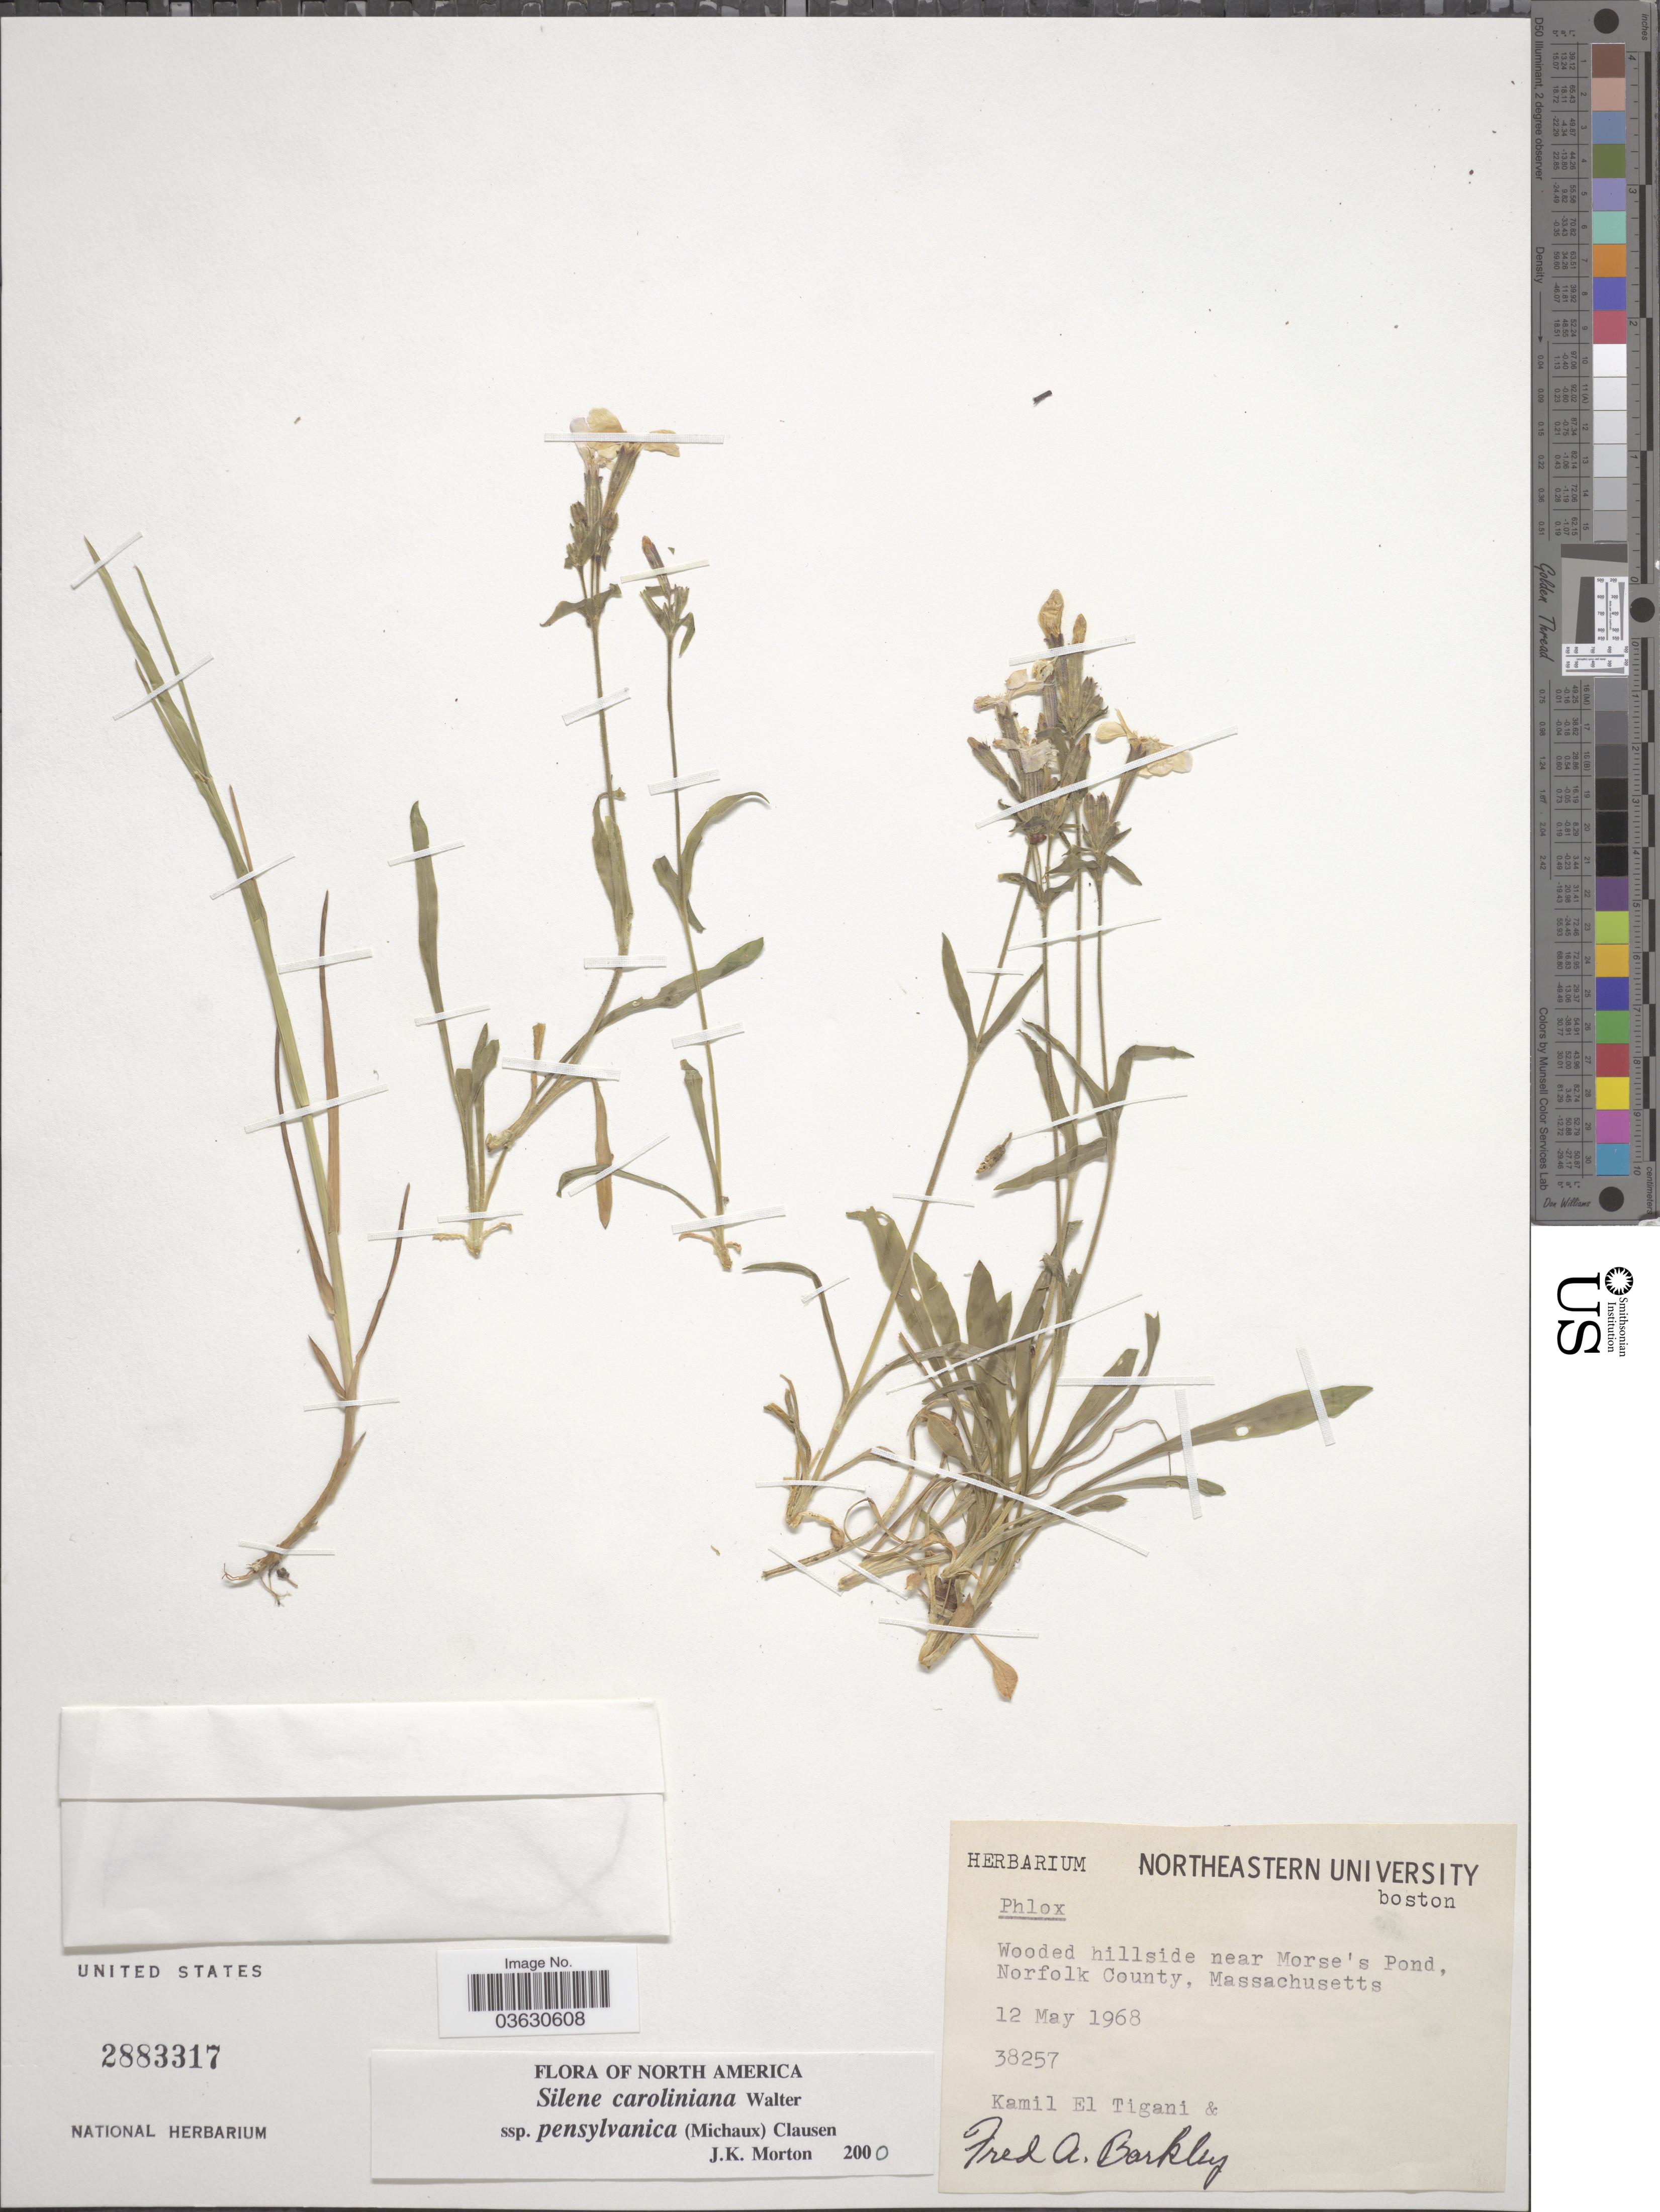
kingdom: Plantae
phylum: Tracheophyta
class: Magnoliopsida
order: Caryophyllales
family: Caryophyllaceae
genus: Silene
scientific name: Silene caroliniana var. pensylvanica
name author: (Michx.) Fernald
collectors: K. El Tigani & F. A. Barkley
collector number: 38257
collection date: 1968-05-12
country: United States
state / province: Massachusetts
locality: Wooded hillside near Morse's Pond, Norfolk County.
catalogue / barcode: US 2883317